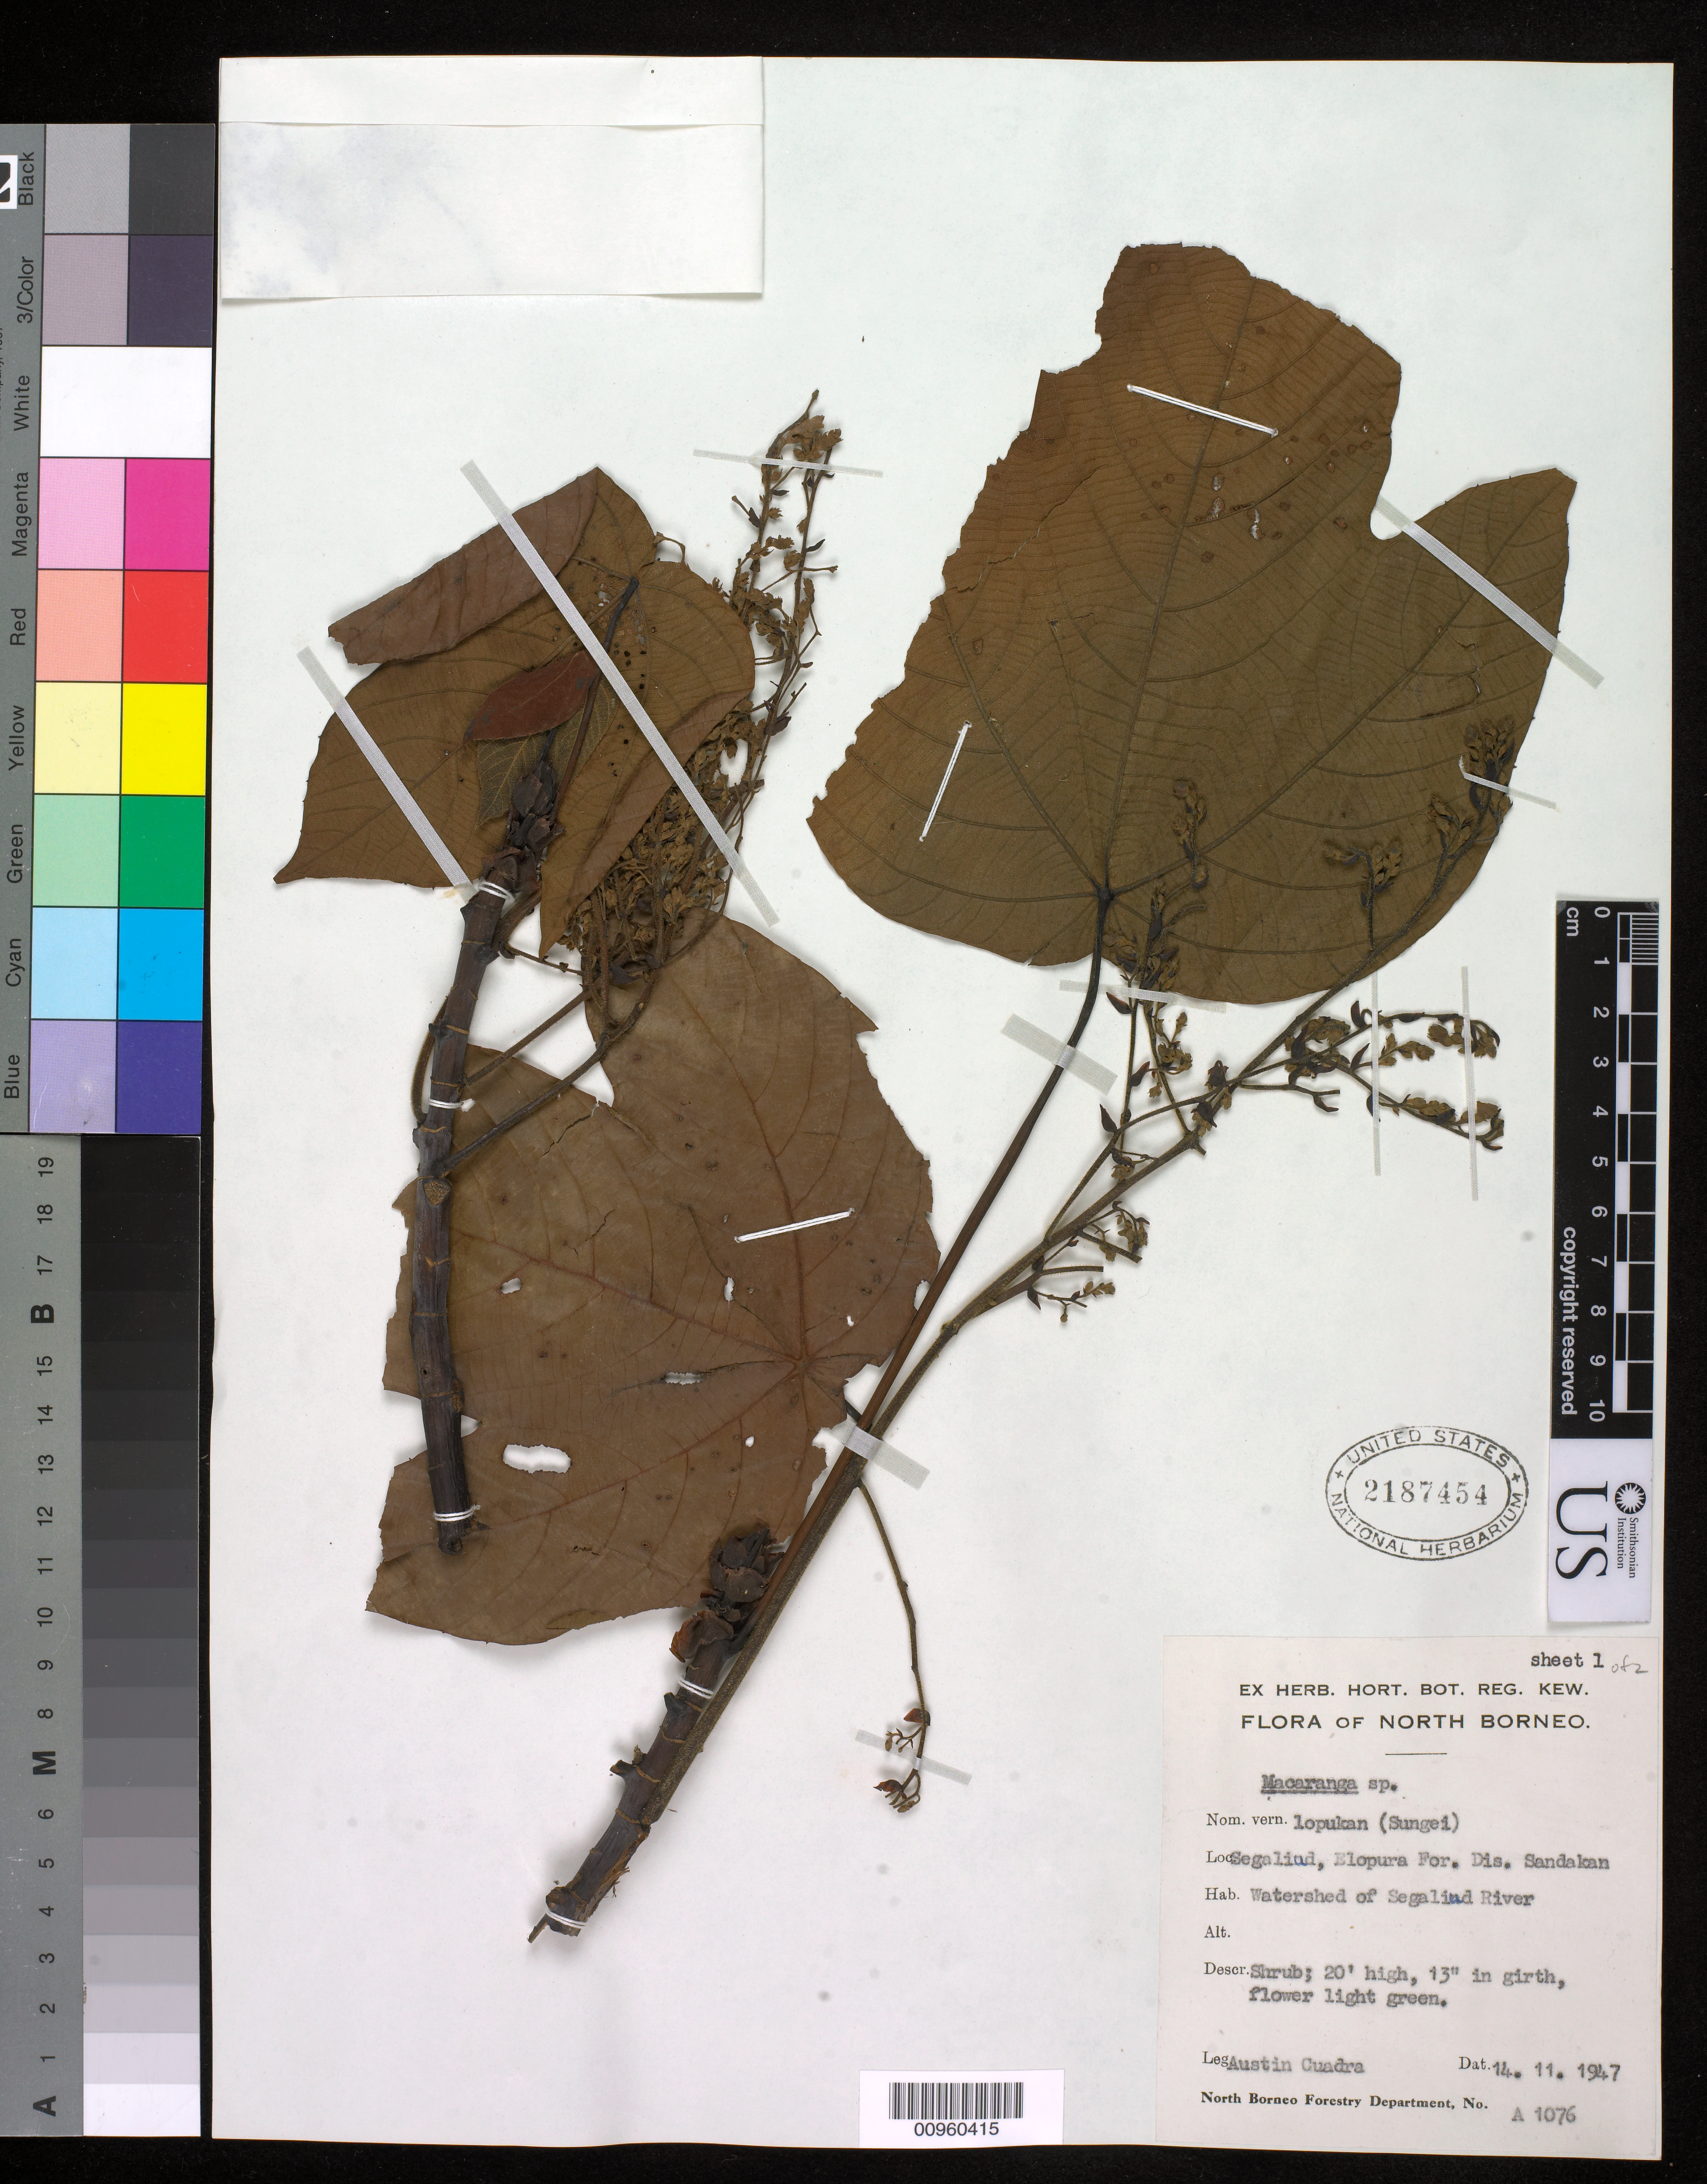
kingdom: Plantae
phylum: Tracheophyta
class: Magnoliopsida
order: Malpighiales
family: Euphorbiaceae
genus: Macaranga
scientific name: Macaranga sp.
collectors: A. Cuadra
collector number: A 1076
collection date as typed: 14 Nov 1947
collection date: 1947-11-14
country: Malaysia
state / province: Sabah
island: Borneo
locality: Segaliud, Elopura F.D., Sandakan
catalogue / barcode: US 2187454